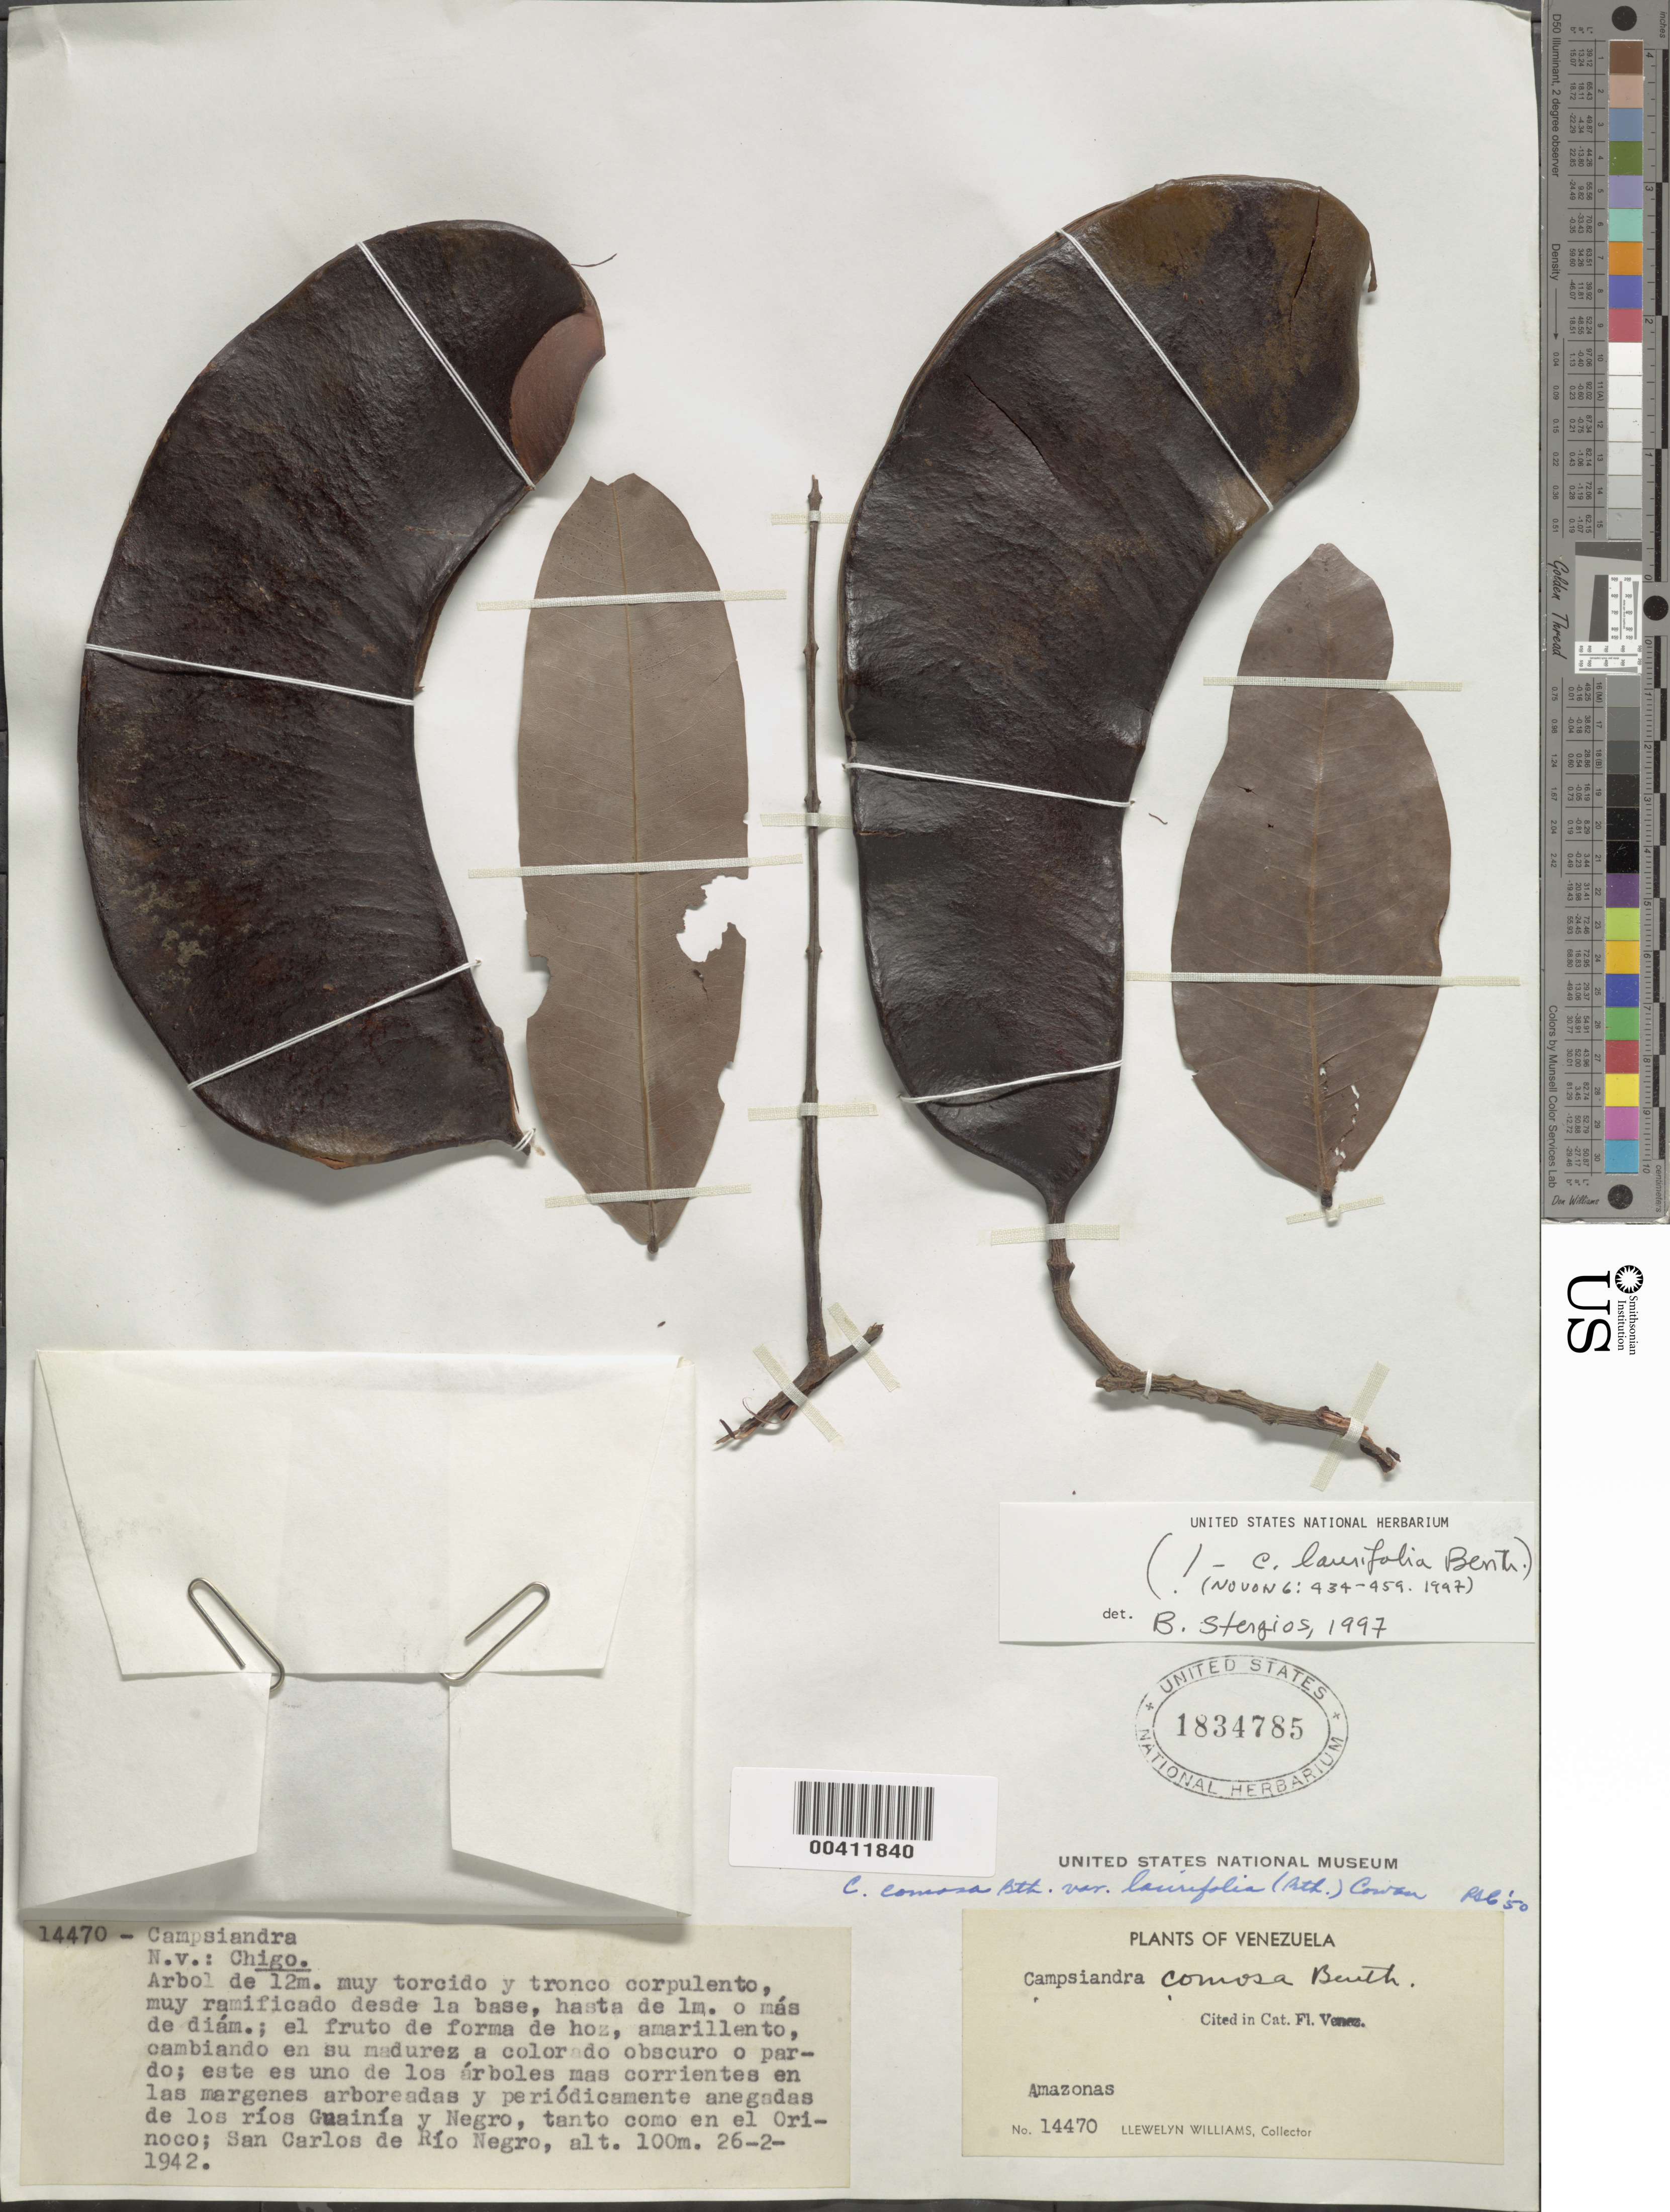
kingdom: Plantae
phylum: Tracheophyta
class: Magnoliopsida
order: Fabales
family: Fabaceae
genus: Campsiandra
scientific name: Campsiandra laurifolia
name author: Benth.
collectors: Ll. Williams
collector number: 14470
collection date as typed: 26 Feb 1942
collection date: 1942-02-26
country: Venezuela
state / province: Amazonas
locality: Tanto como en el orinoco, san carlos de rio negro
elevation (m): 100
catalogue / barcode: US 1834785